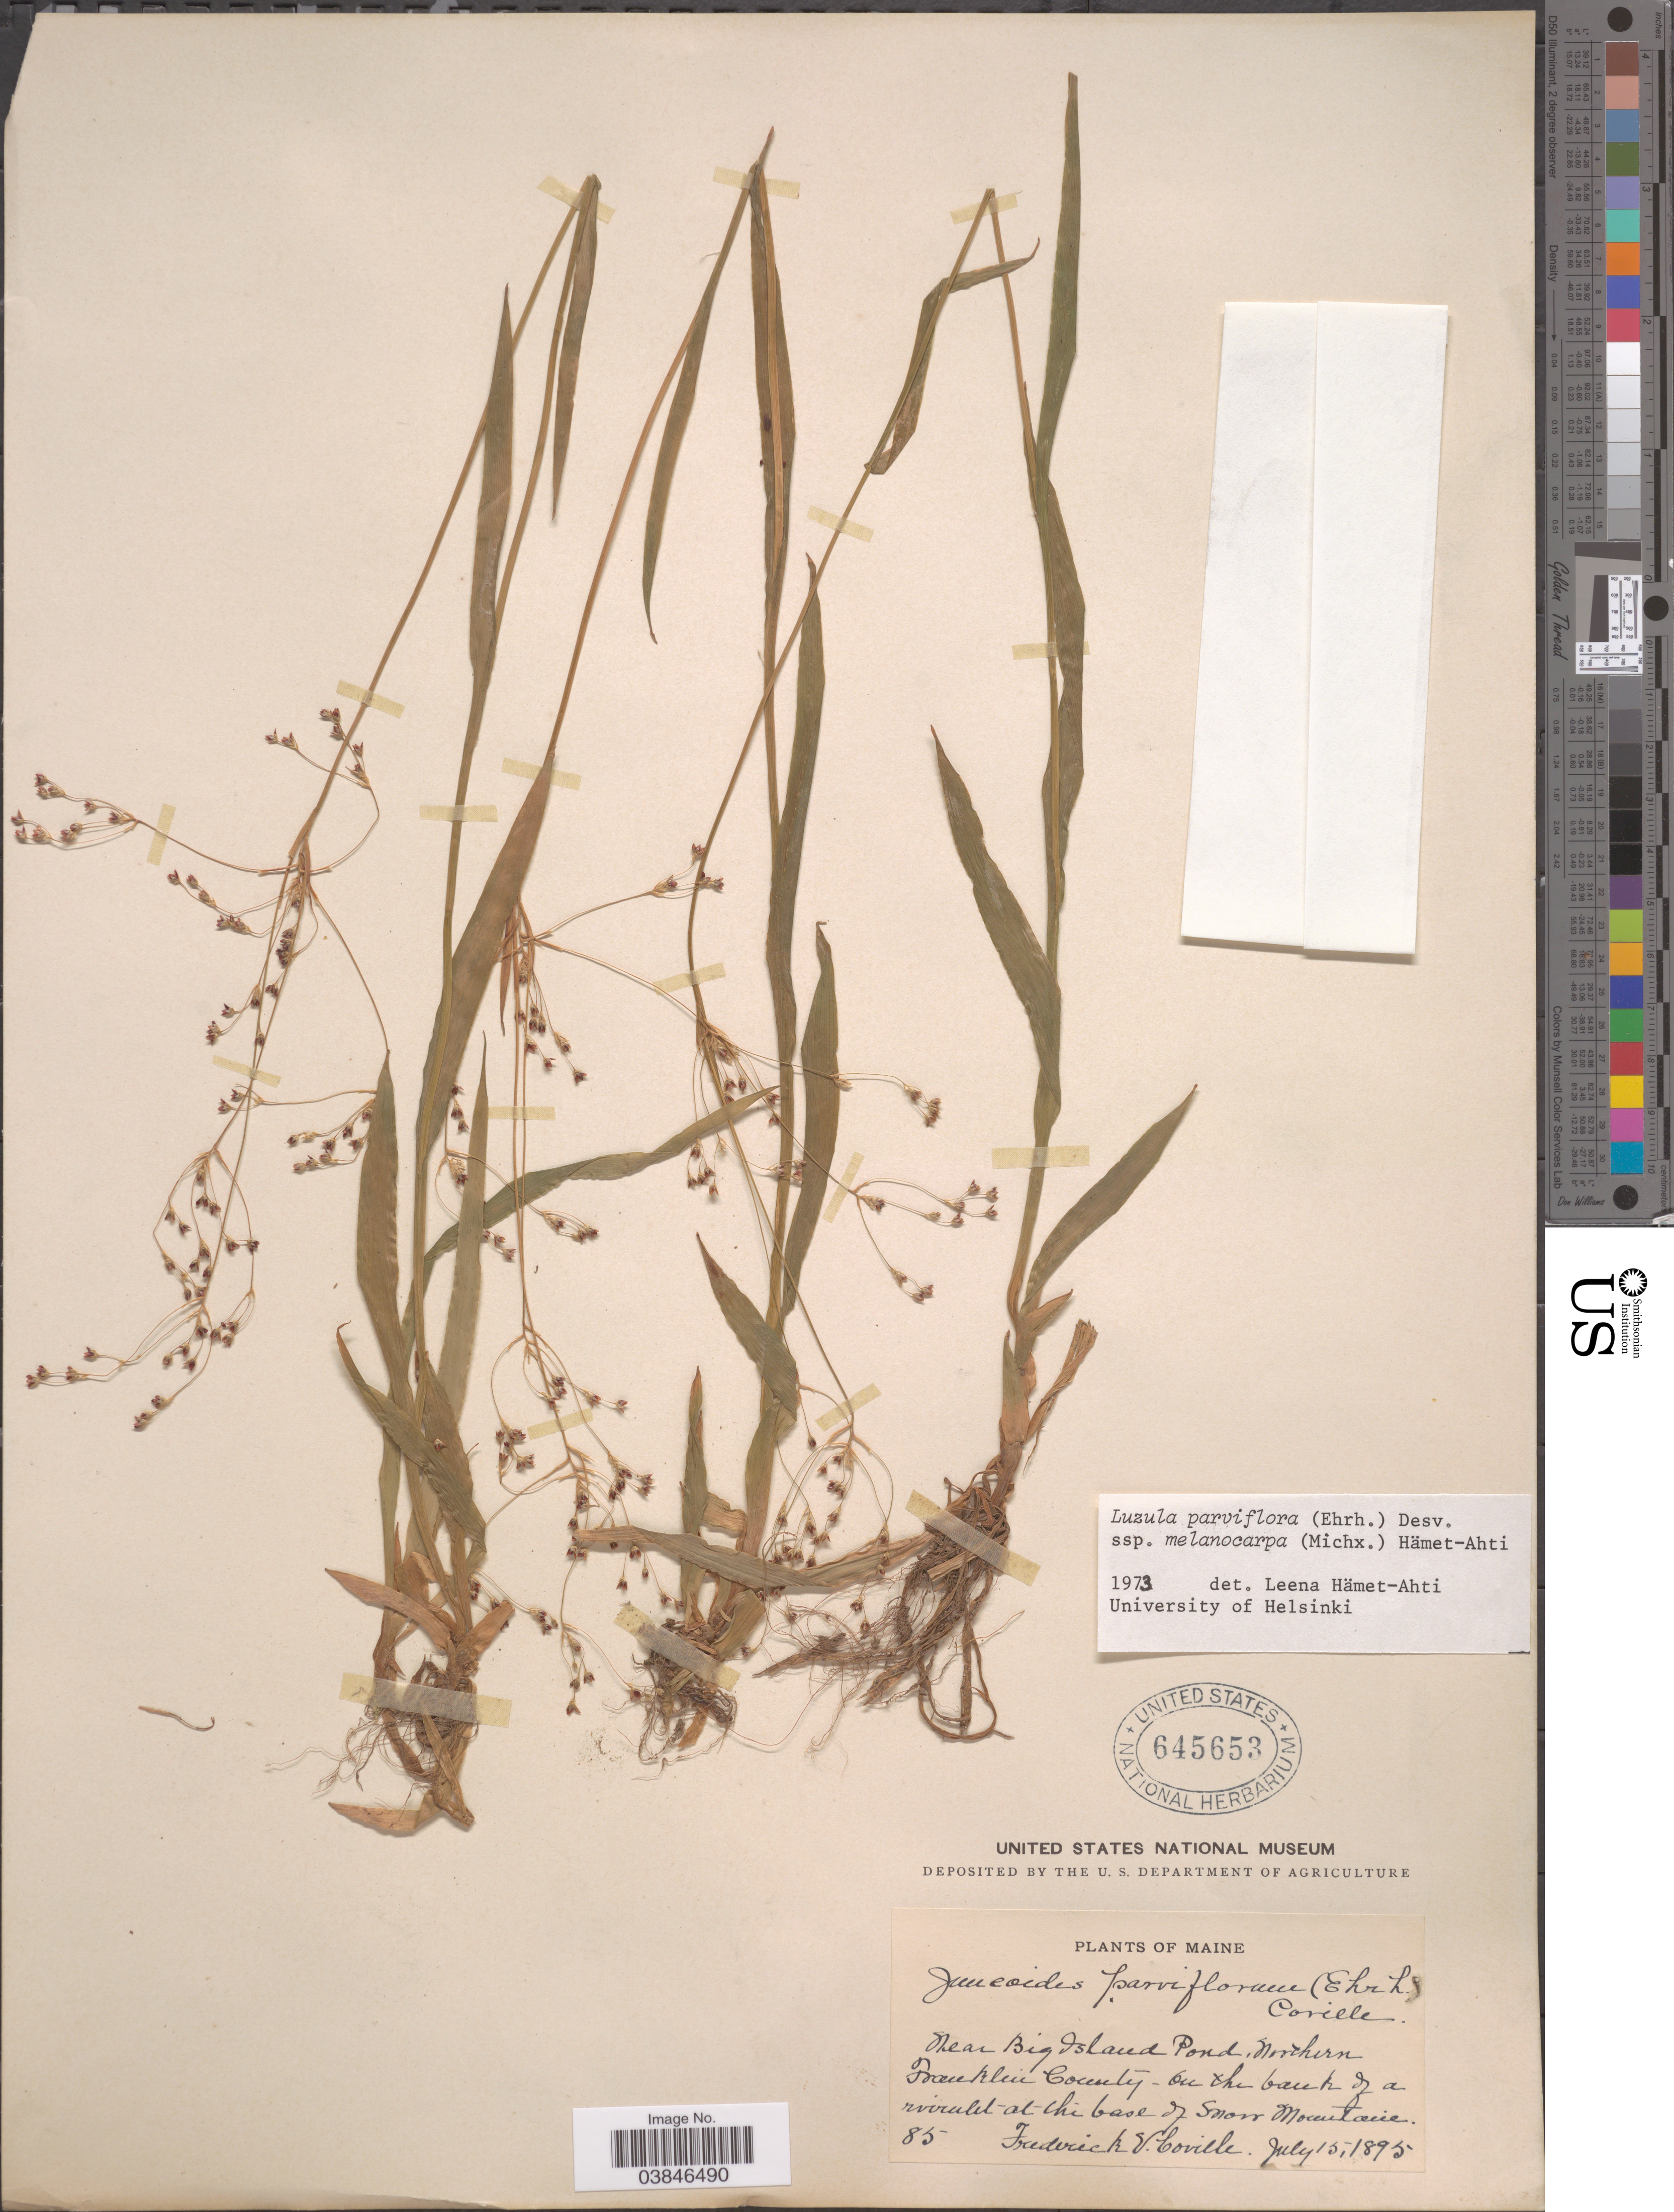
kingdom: Plantae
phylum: Tracheophyta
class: Liliopsida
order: Poales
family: Juncaceae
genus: Luzula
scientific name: Luzula parviflora subsp. melanocarpa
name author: Desv.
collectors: F. V. Coville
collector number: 85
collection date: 1895-07-15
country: United States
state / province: Maine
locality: Near Big Island Pond, Northern Franklin County. On the bank of a rivulet at the base of Snow Mountains.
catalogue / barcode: US 645653